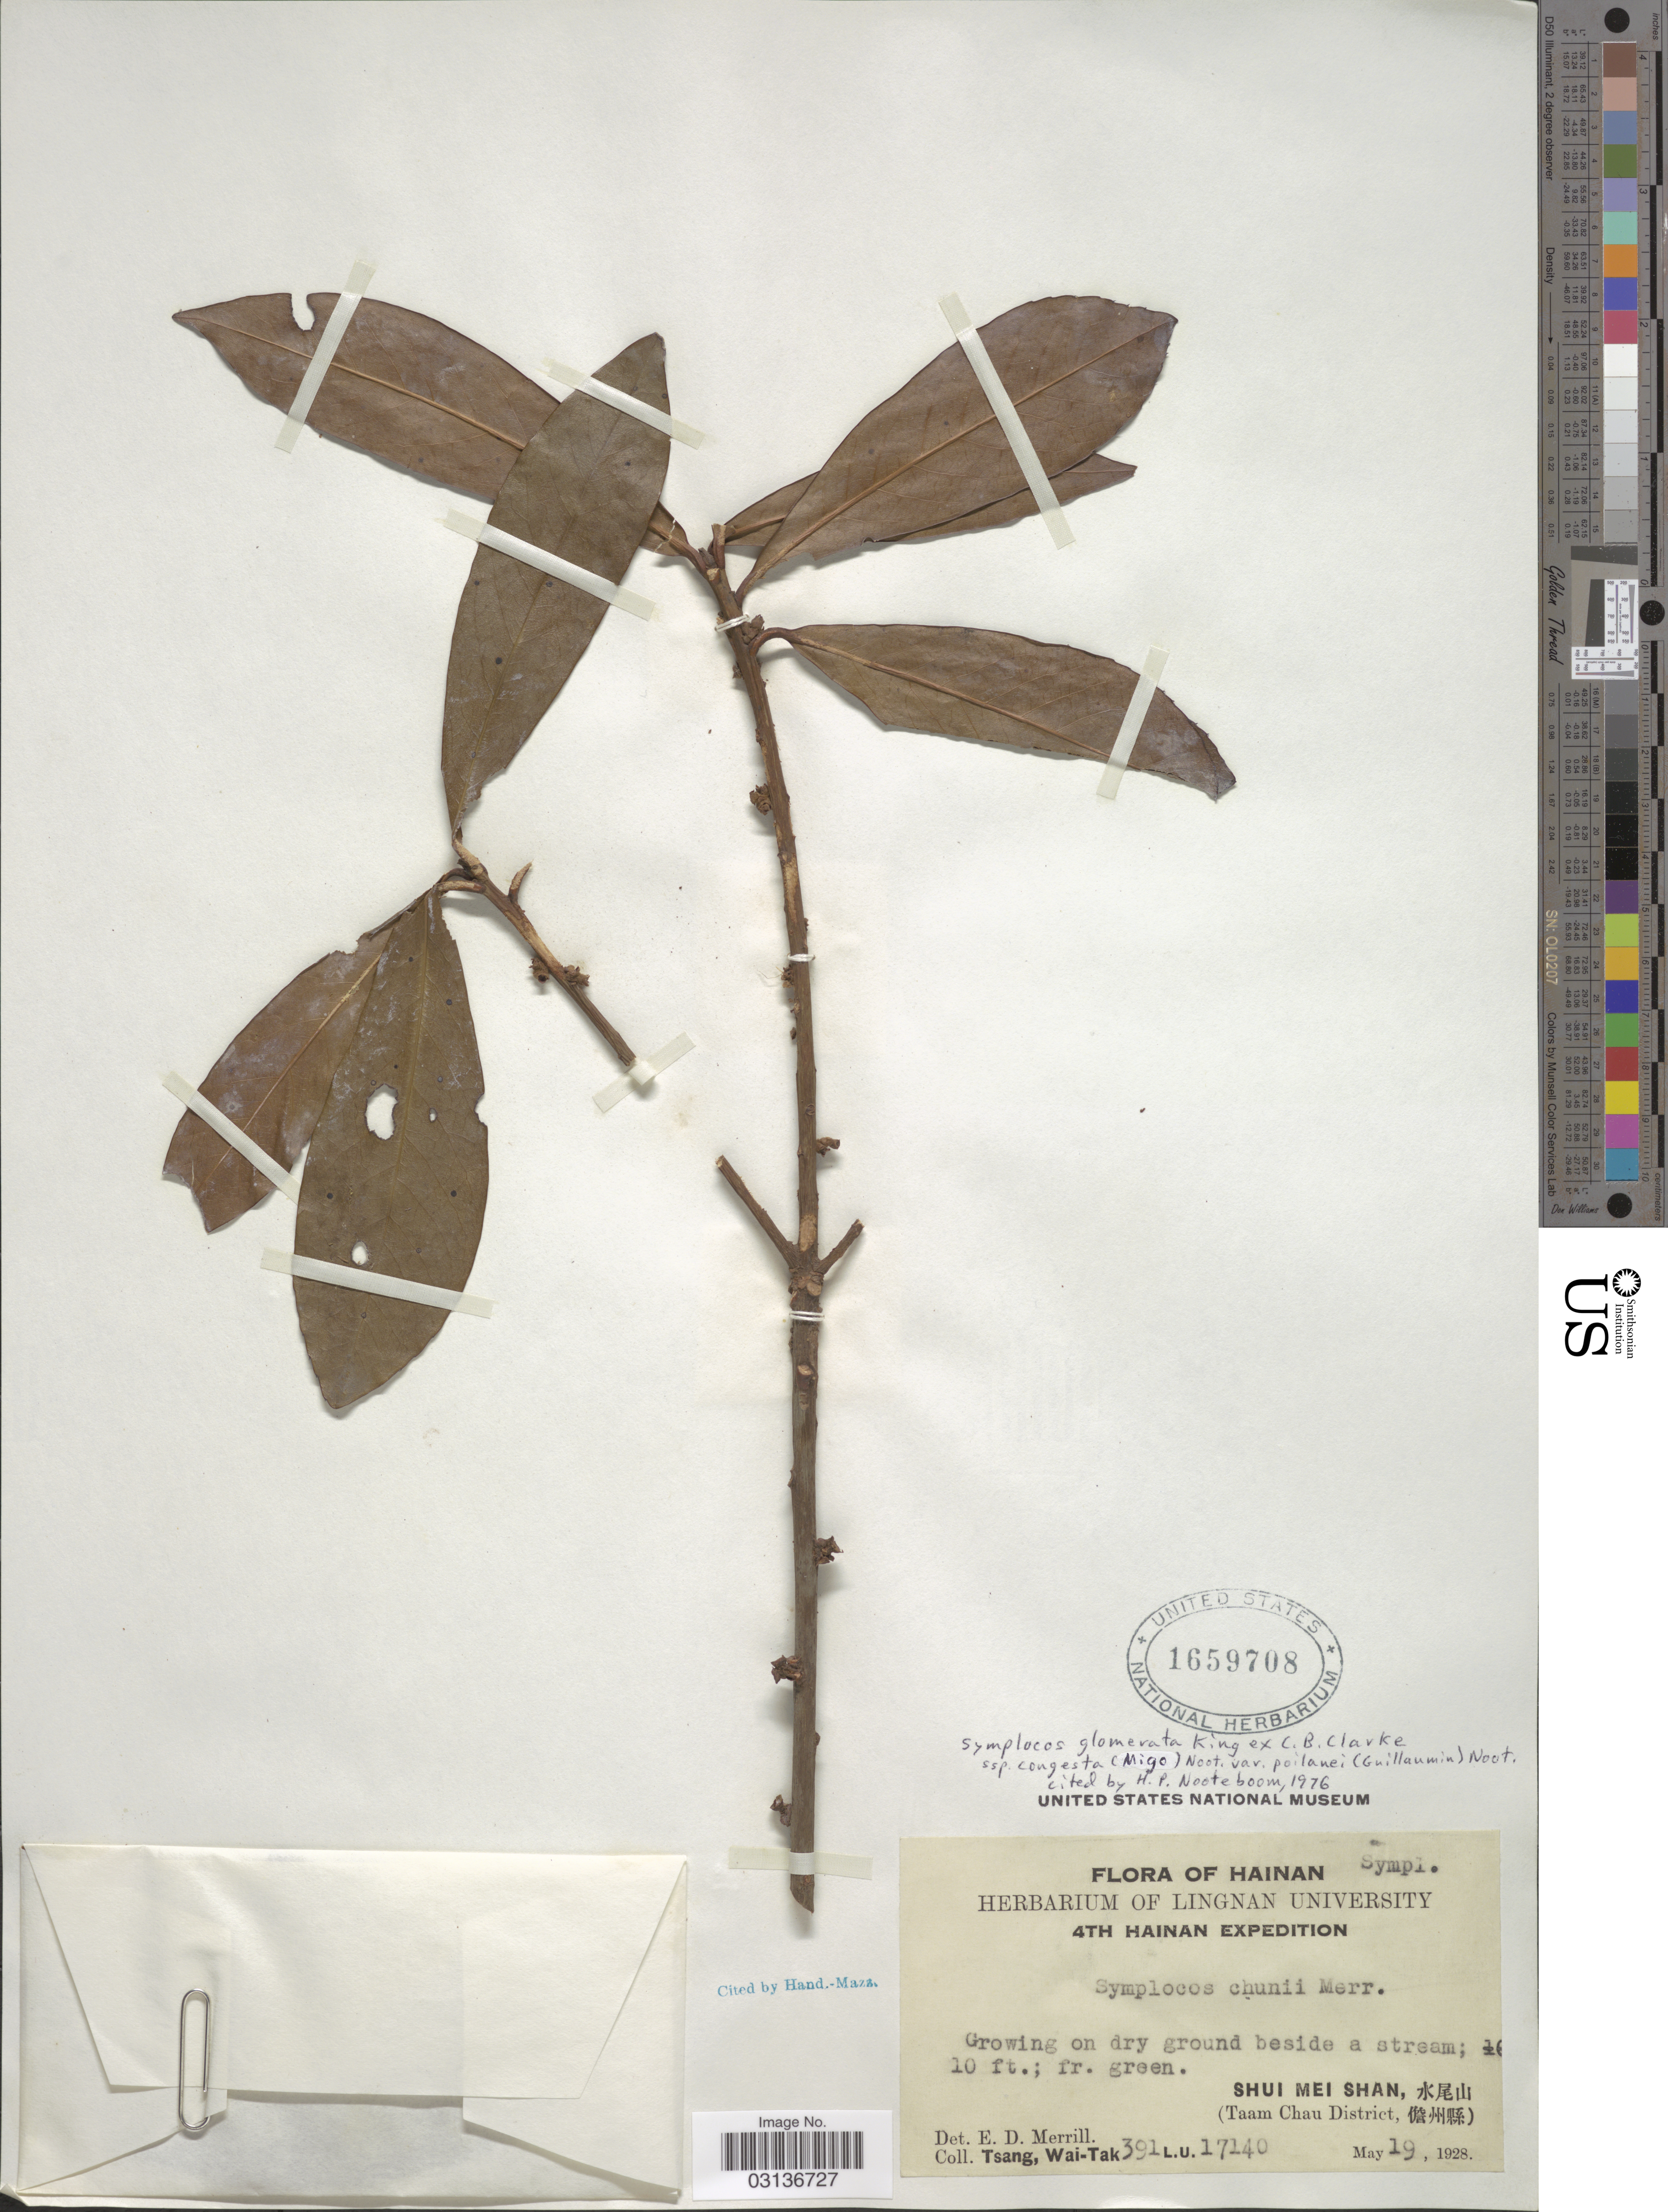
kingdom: Plantae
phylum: Tracheophyta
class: Magnoliopsida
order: Ericales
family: Symplocaceae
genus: Symplocos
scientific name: Symplocos glomerata var. poilanei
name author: (Guillaumin) Noot.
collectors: W. T. Tsang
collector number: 391L.U.17140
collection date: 1928-05-19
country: China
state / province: Hainan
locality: Taam Chau District.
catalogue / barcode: US 1659708